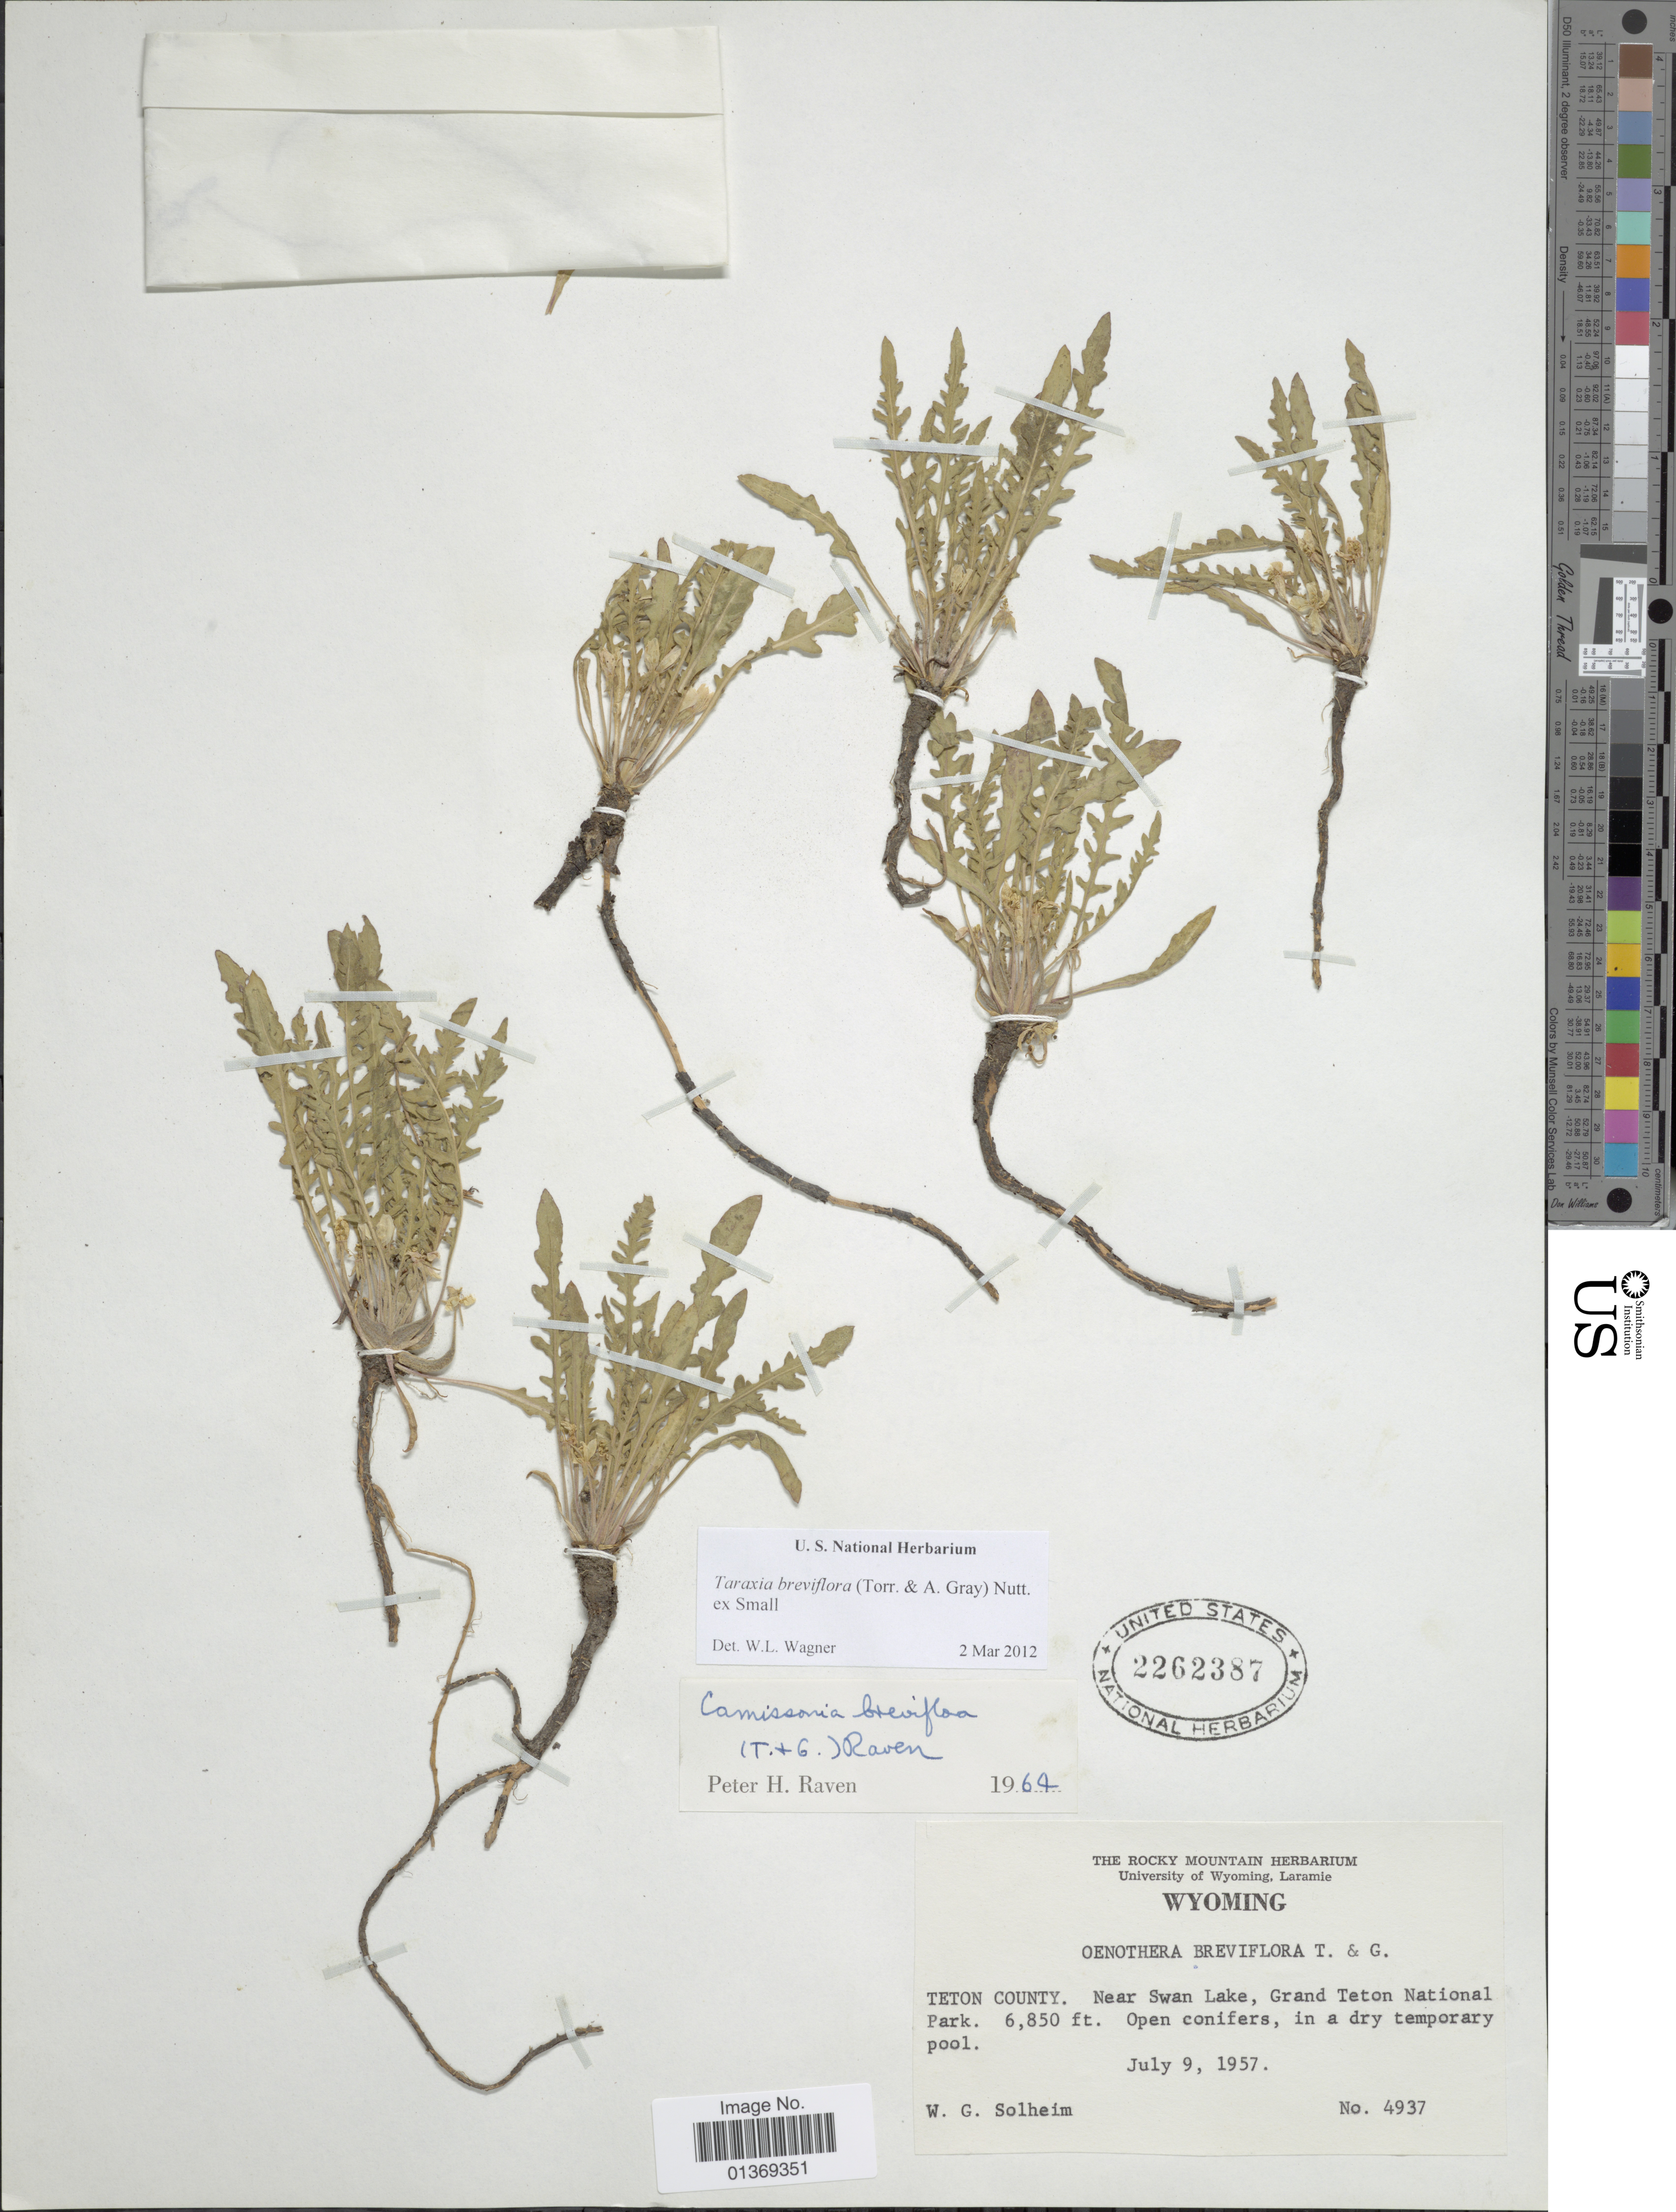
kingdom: Plantae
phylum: Tracheophyta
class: Magnoliopsida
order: Myrtales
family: Onagraceae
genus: Taraxia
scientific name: Taraxia breviflora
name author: (Torr. & A. Gray) Nutt. ex Small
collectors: W. Solheim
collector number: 4937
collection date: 1957-07-09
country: United States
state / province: Wyoming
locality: Teton County. Near Swan Lake, Grand Teton National Park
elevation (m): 2088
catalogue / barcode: US 2262387